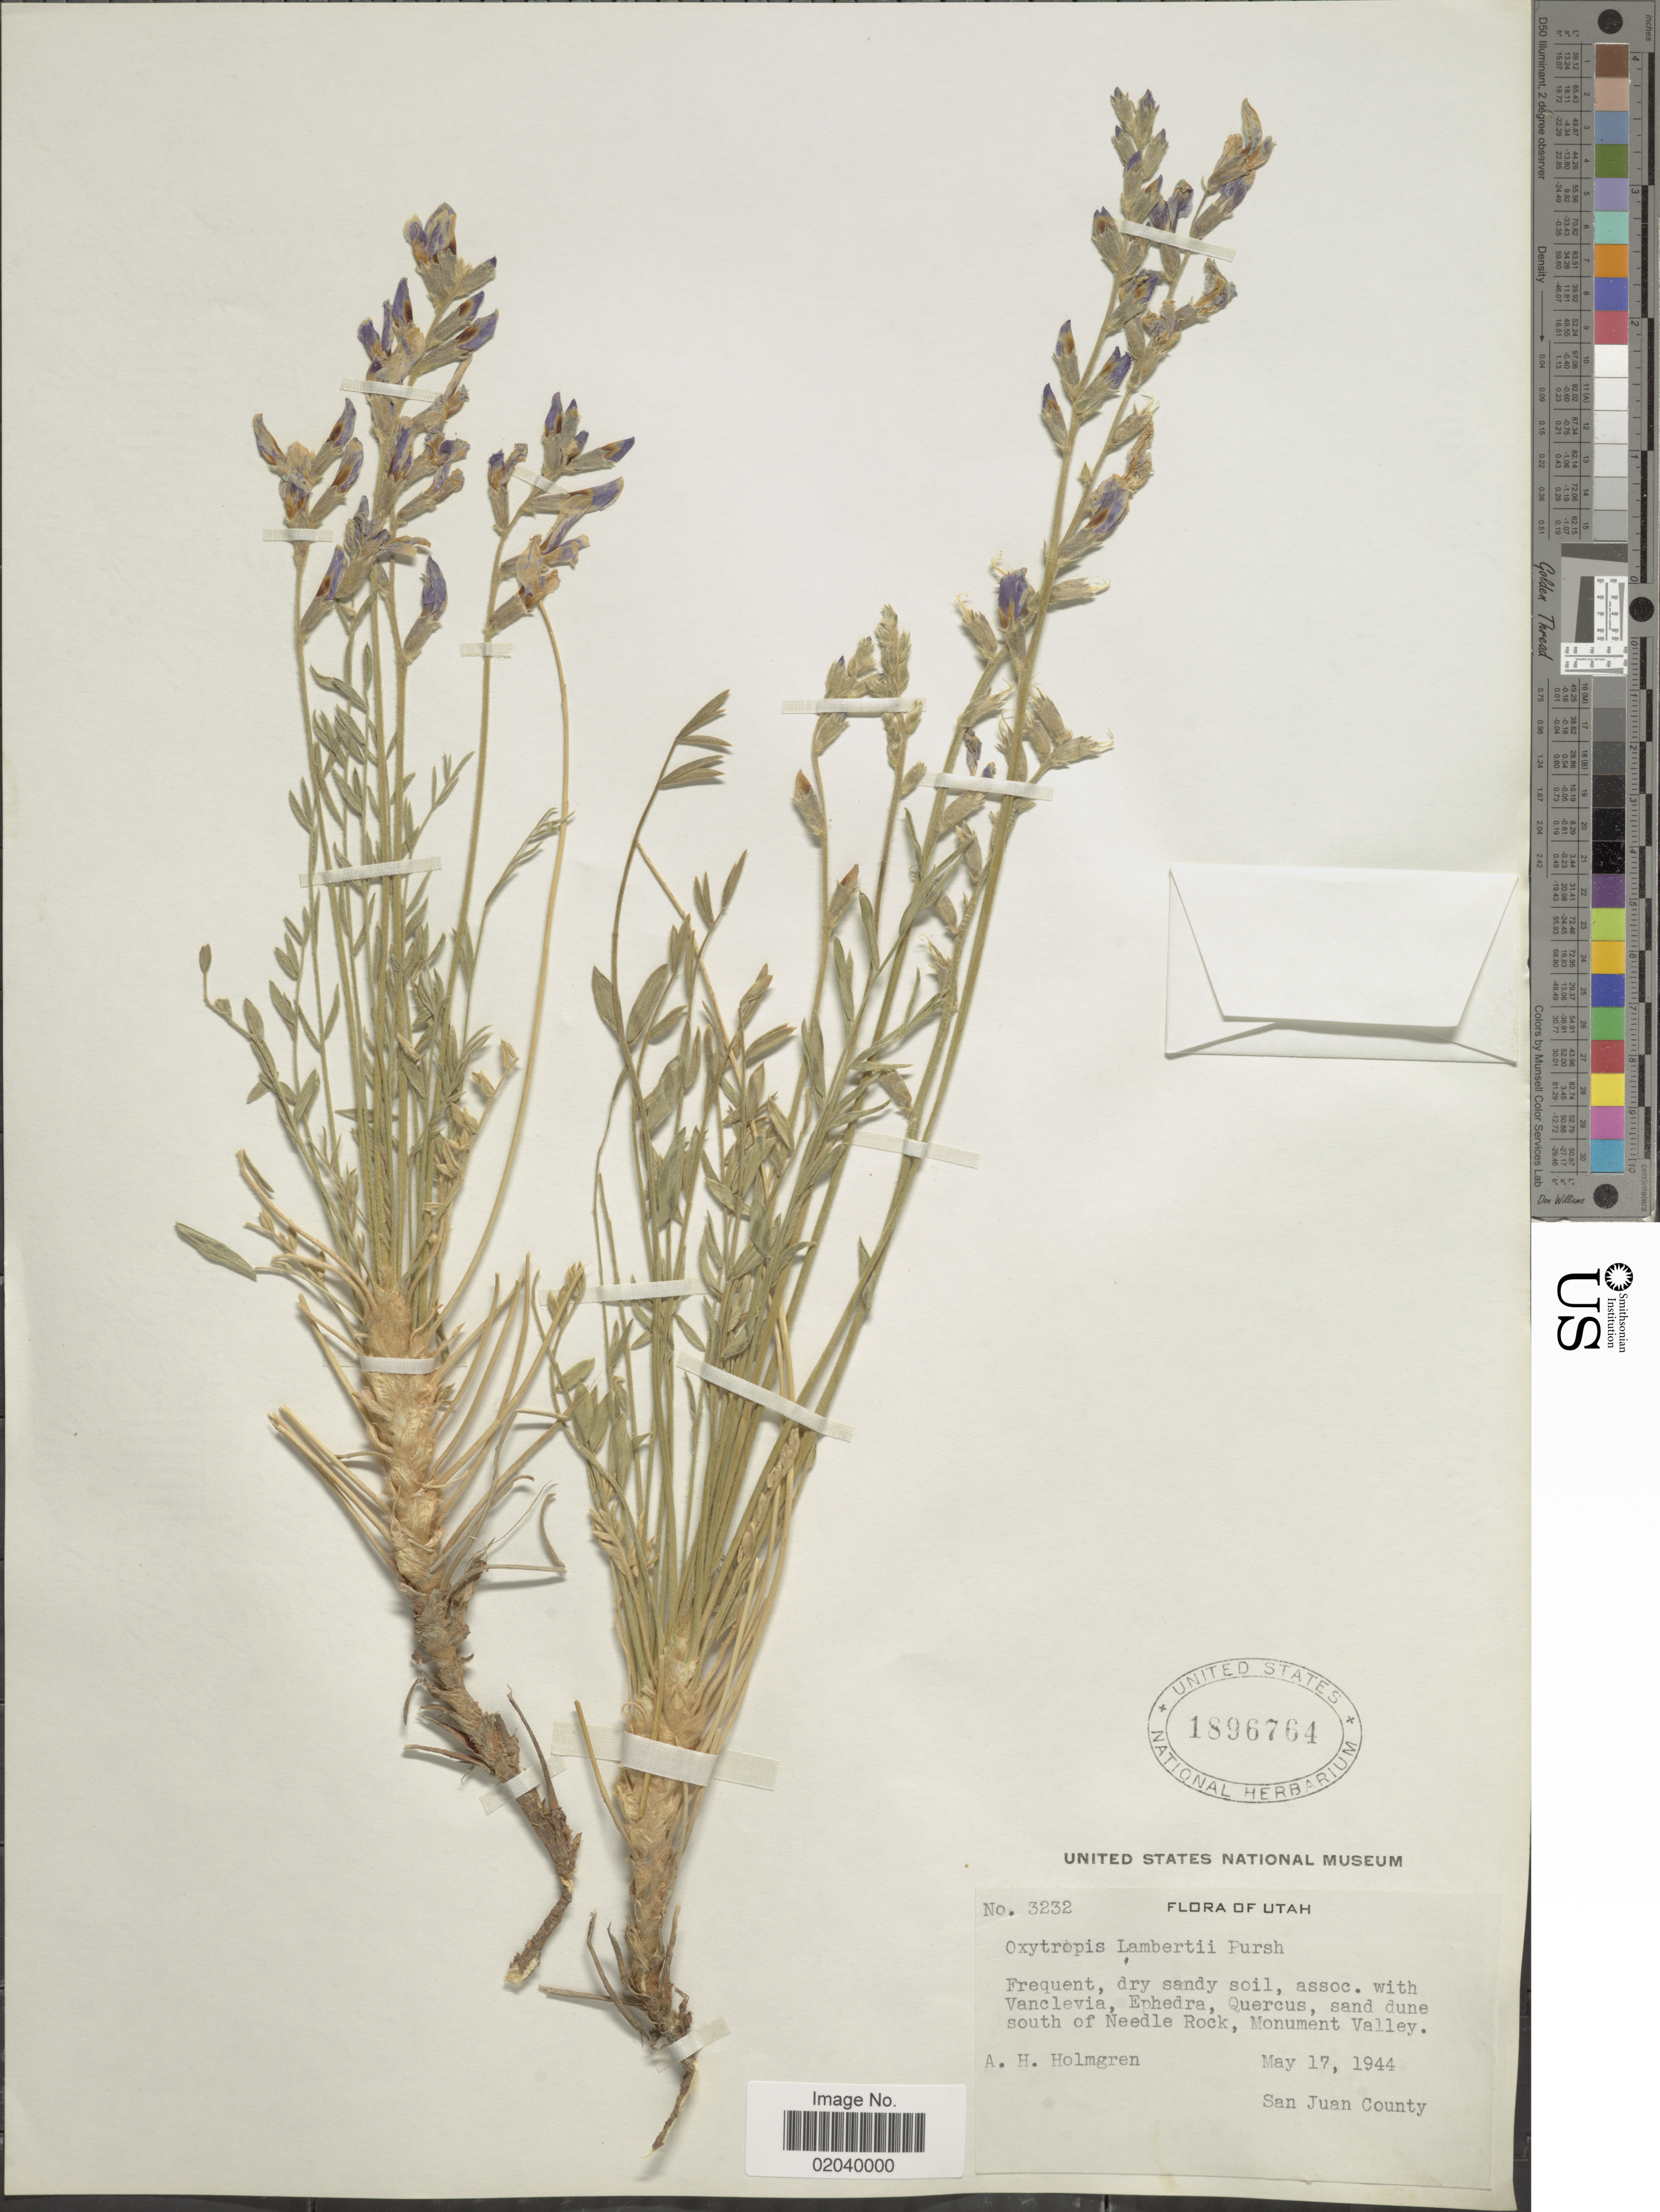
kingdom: Plantae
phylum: Tracheophyta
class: Magnoliopsida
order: Fabales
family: Fabaceae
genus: Oxytropis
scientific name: Oxytropis lambertii var. bigelovii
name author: A. Gray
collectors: A. H. Holmgren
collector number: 3232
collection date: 1944-05-17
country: United States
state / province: Utah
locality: South of Needle Rock, Monument Valley, San Juan County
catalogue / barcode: US 1896764